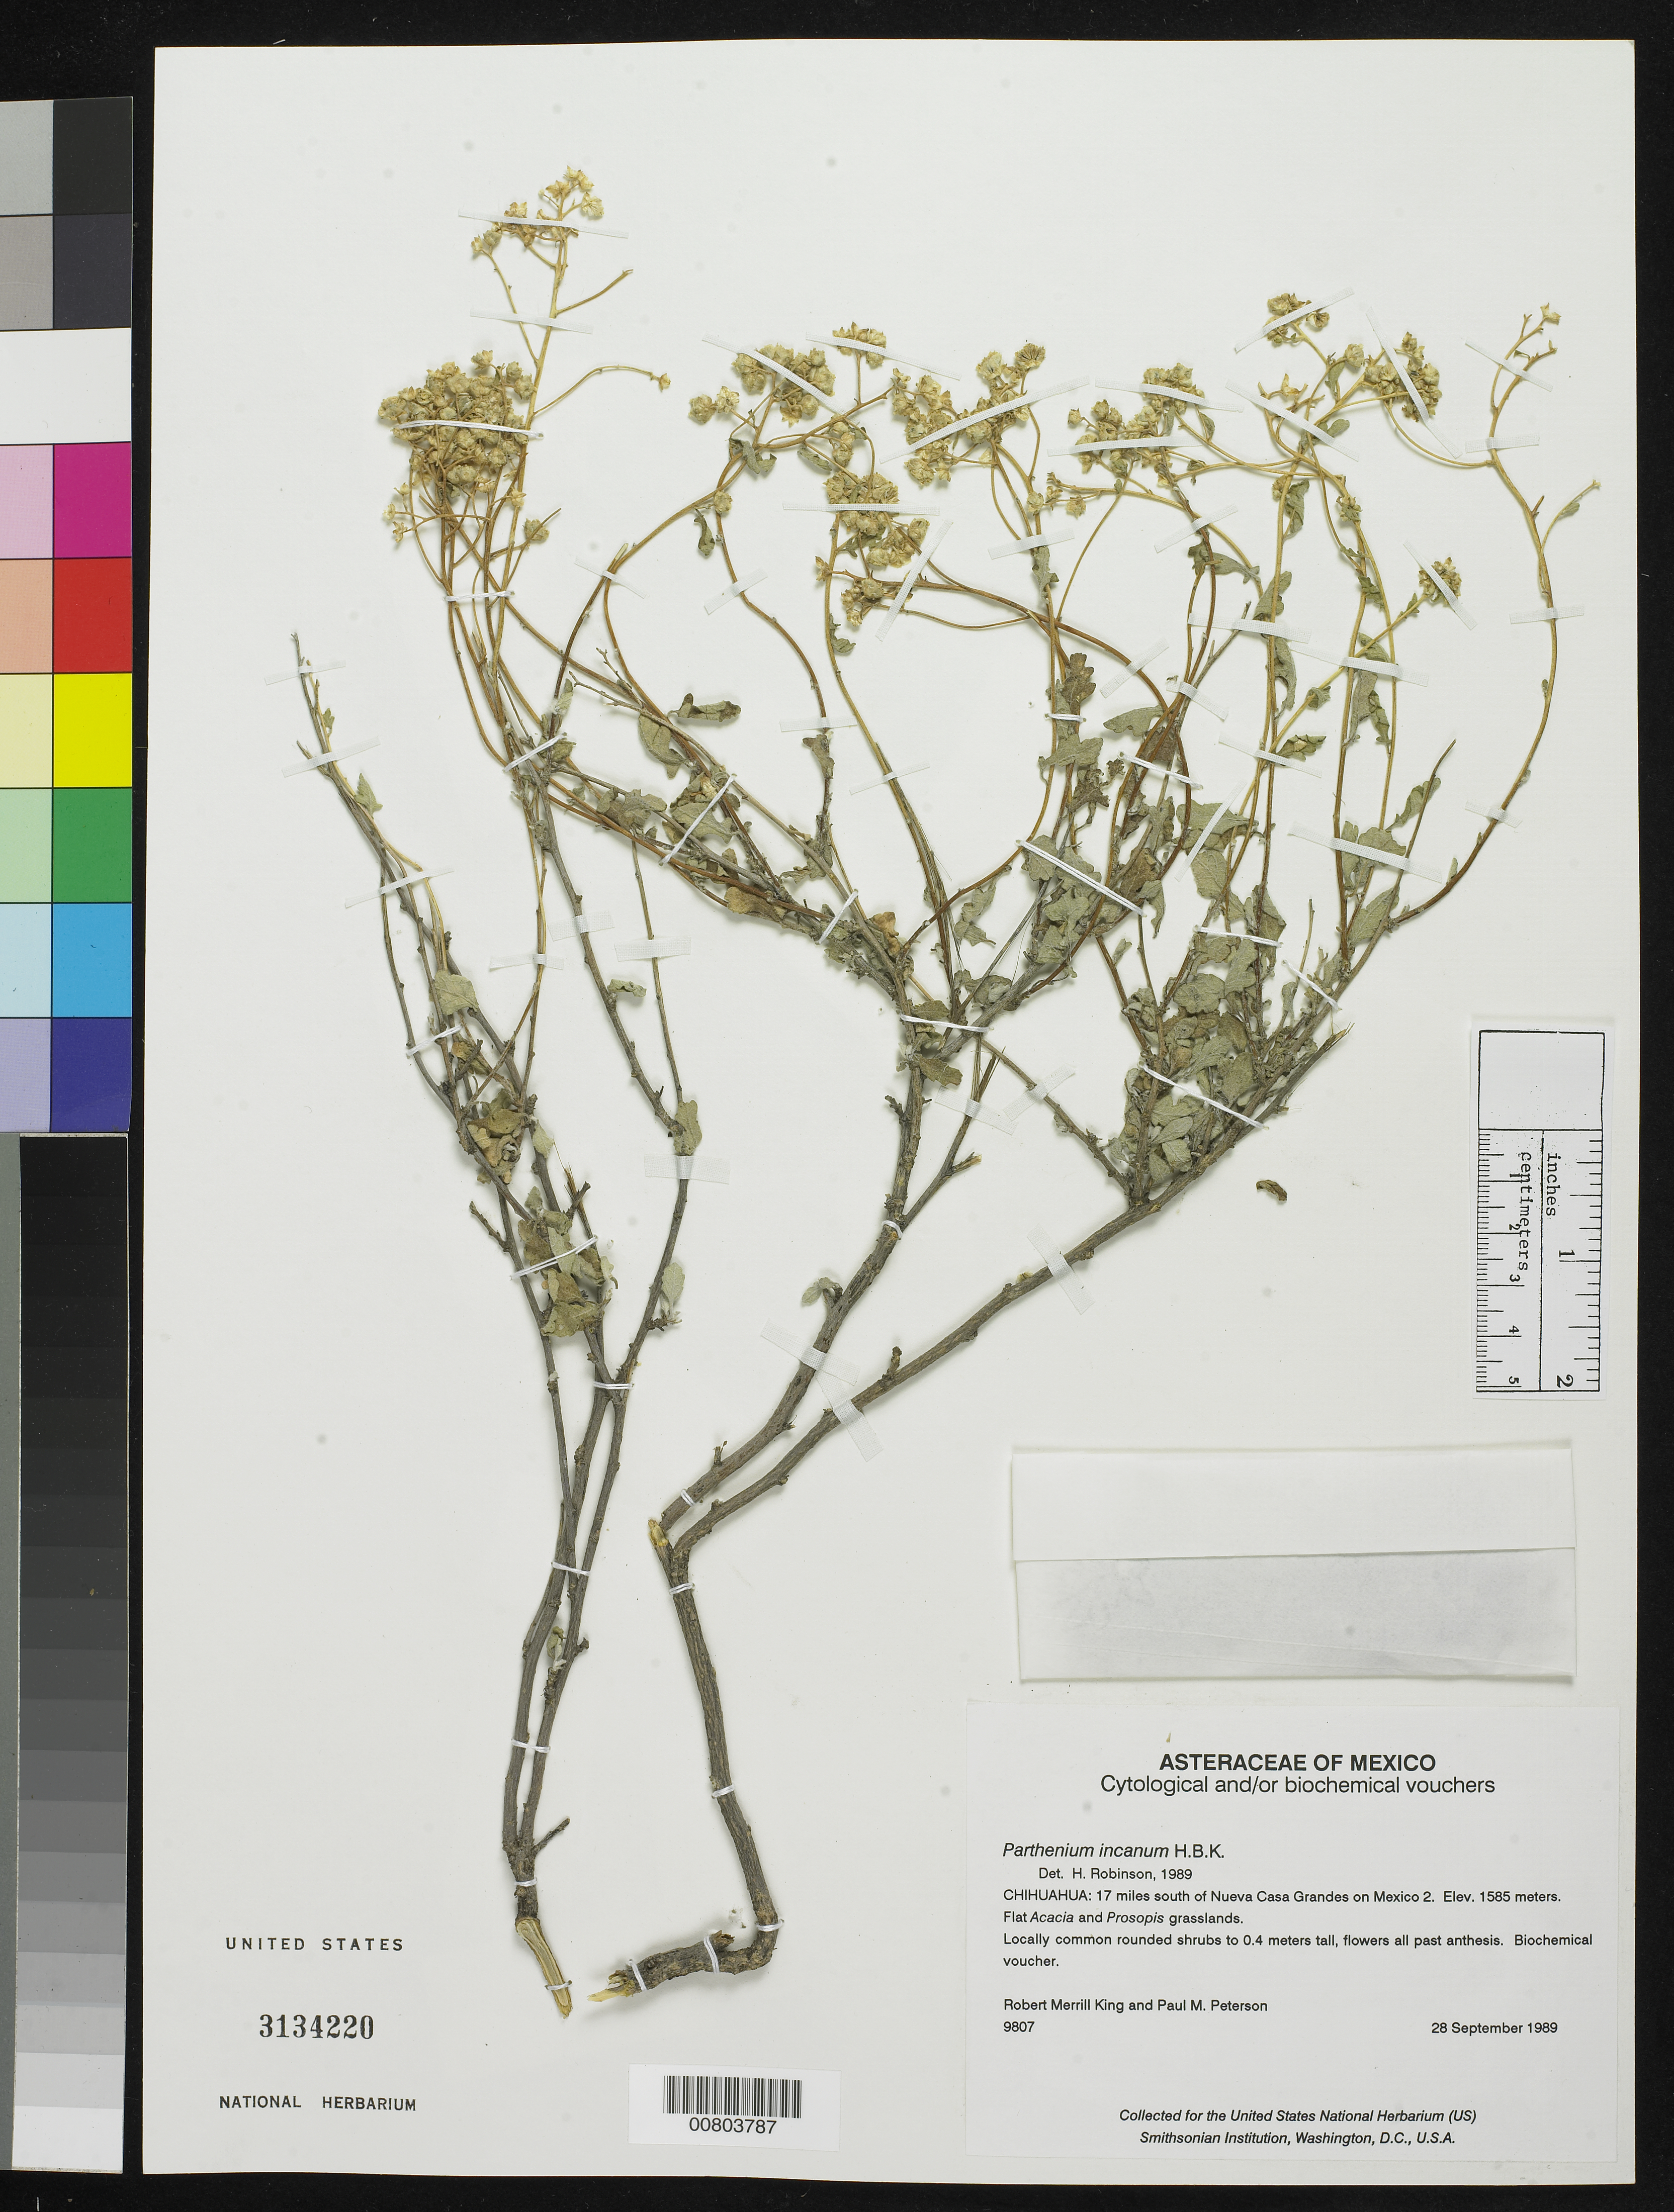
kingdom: Plantae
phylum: Tracheophyta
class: Magnoliopsida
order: Asterales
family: Asteraceae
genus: Parthenium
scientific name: Parthenium incanum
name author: Kunth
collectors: R. M. King & P. M. Peterson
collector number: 9807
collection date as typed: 28 Sep 1989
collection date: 1989-09-28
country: Mexico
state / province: Chihuahua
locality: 17 miles south of Nuevo Casas Grandes on Mexico 2.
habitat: Flat Acacia and Prosopis grasslands.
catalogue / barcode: US 3134220